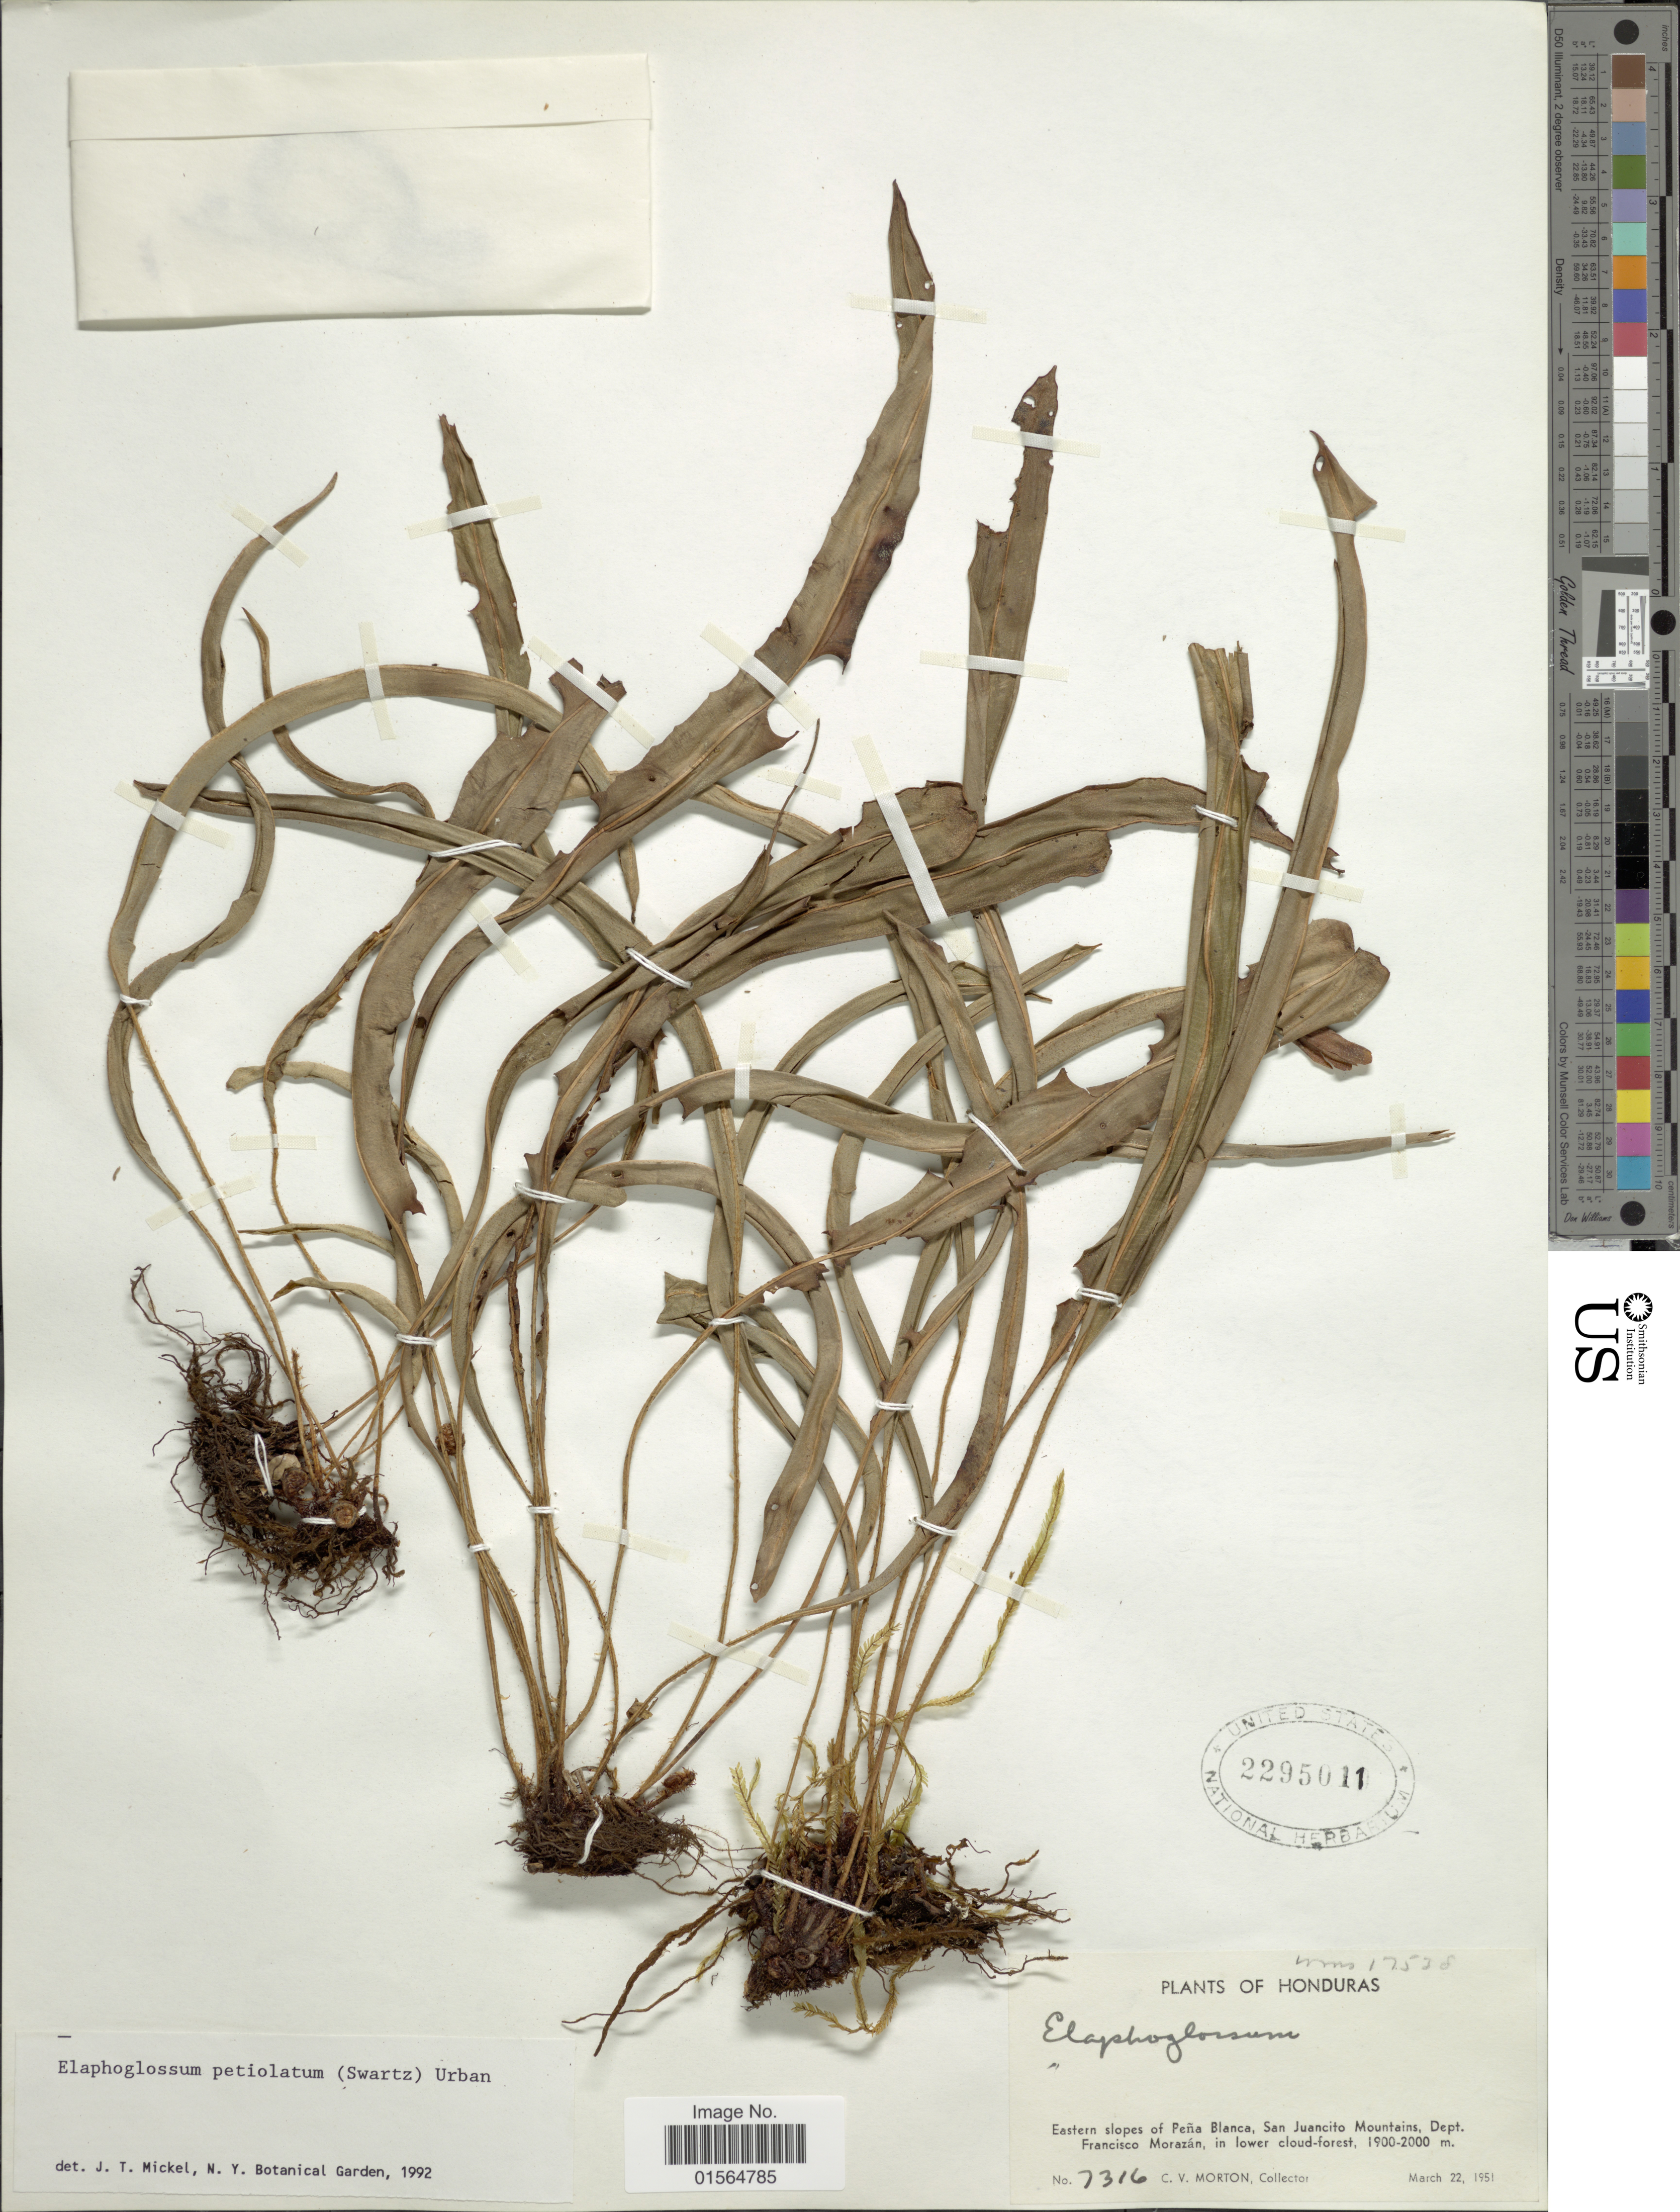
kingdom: Plantae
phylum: Tracheophyta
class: Polypodiopsida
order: Polypodiales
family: Dryopteridaceae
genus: Elaphoglossum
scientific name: Elaphoglossum petiolatum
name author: (Sw.) Urb.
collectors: C. V. Morton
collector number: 7316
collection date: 1951-03-22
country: Honduras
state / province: Fco. Morazán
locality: Eastern slopes of Pena Blanca, San Juancito Mountains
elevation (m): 1900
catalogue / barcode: US 2295011